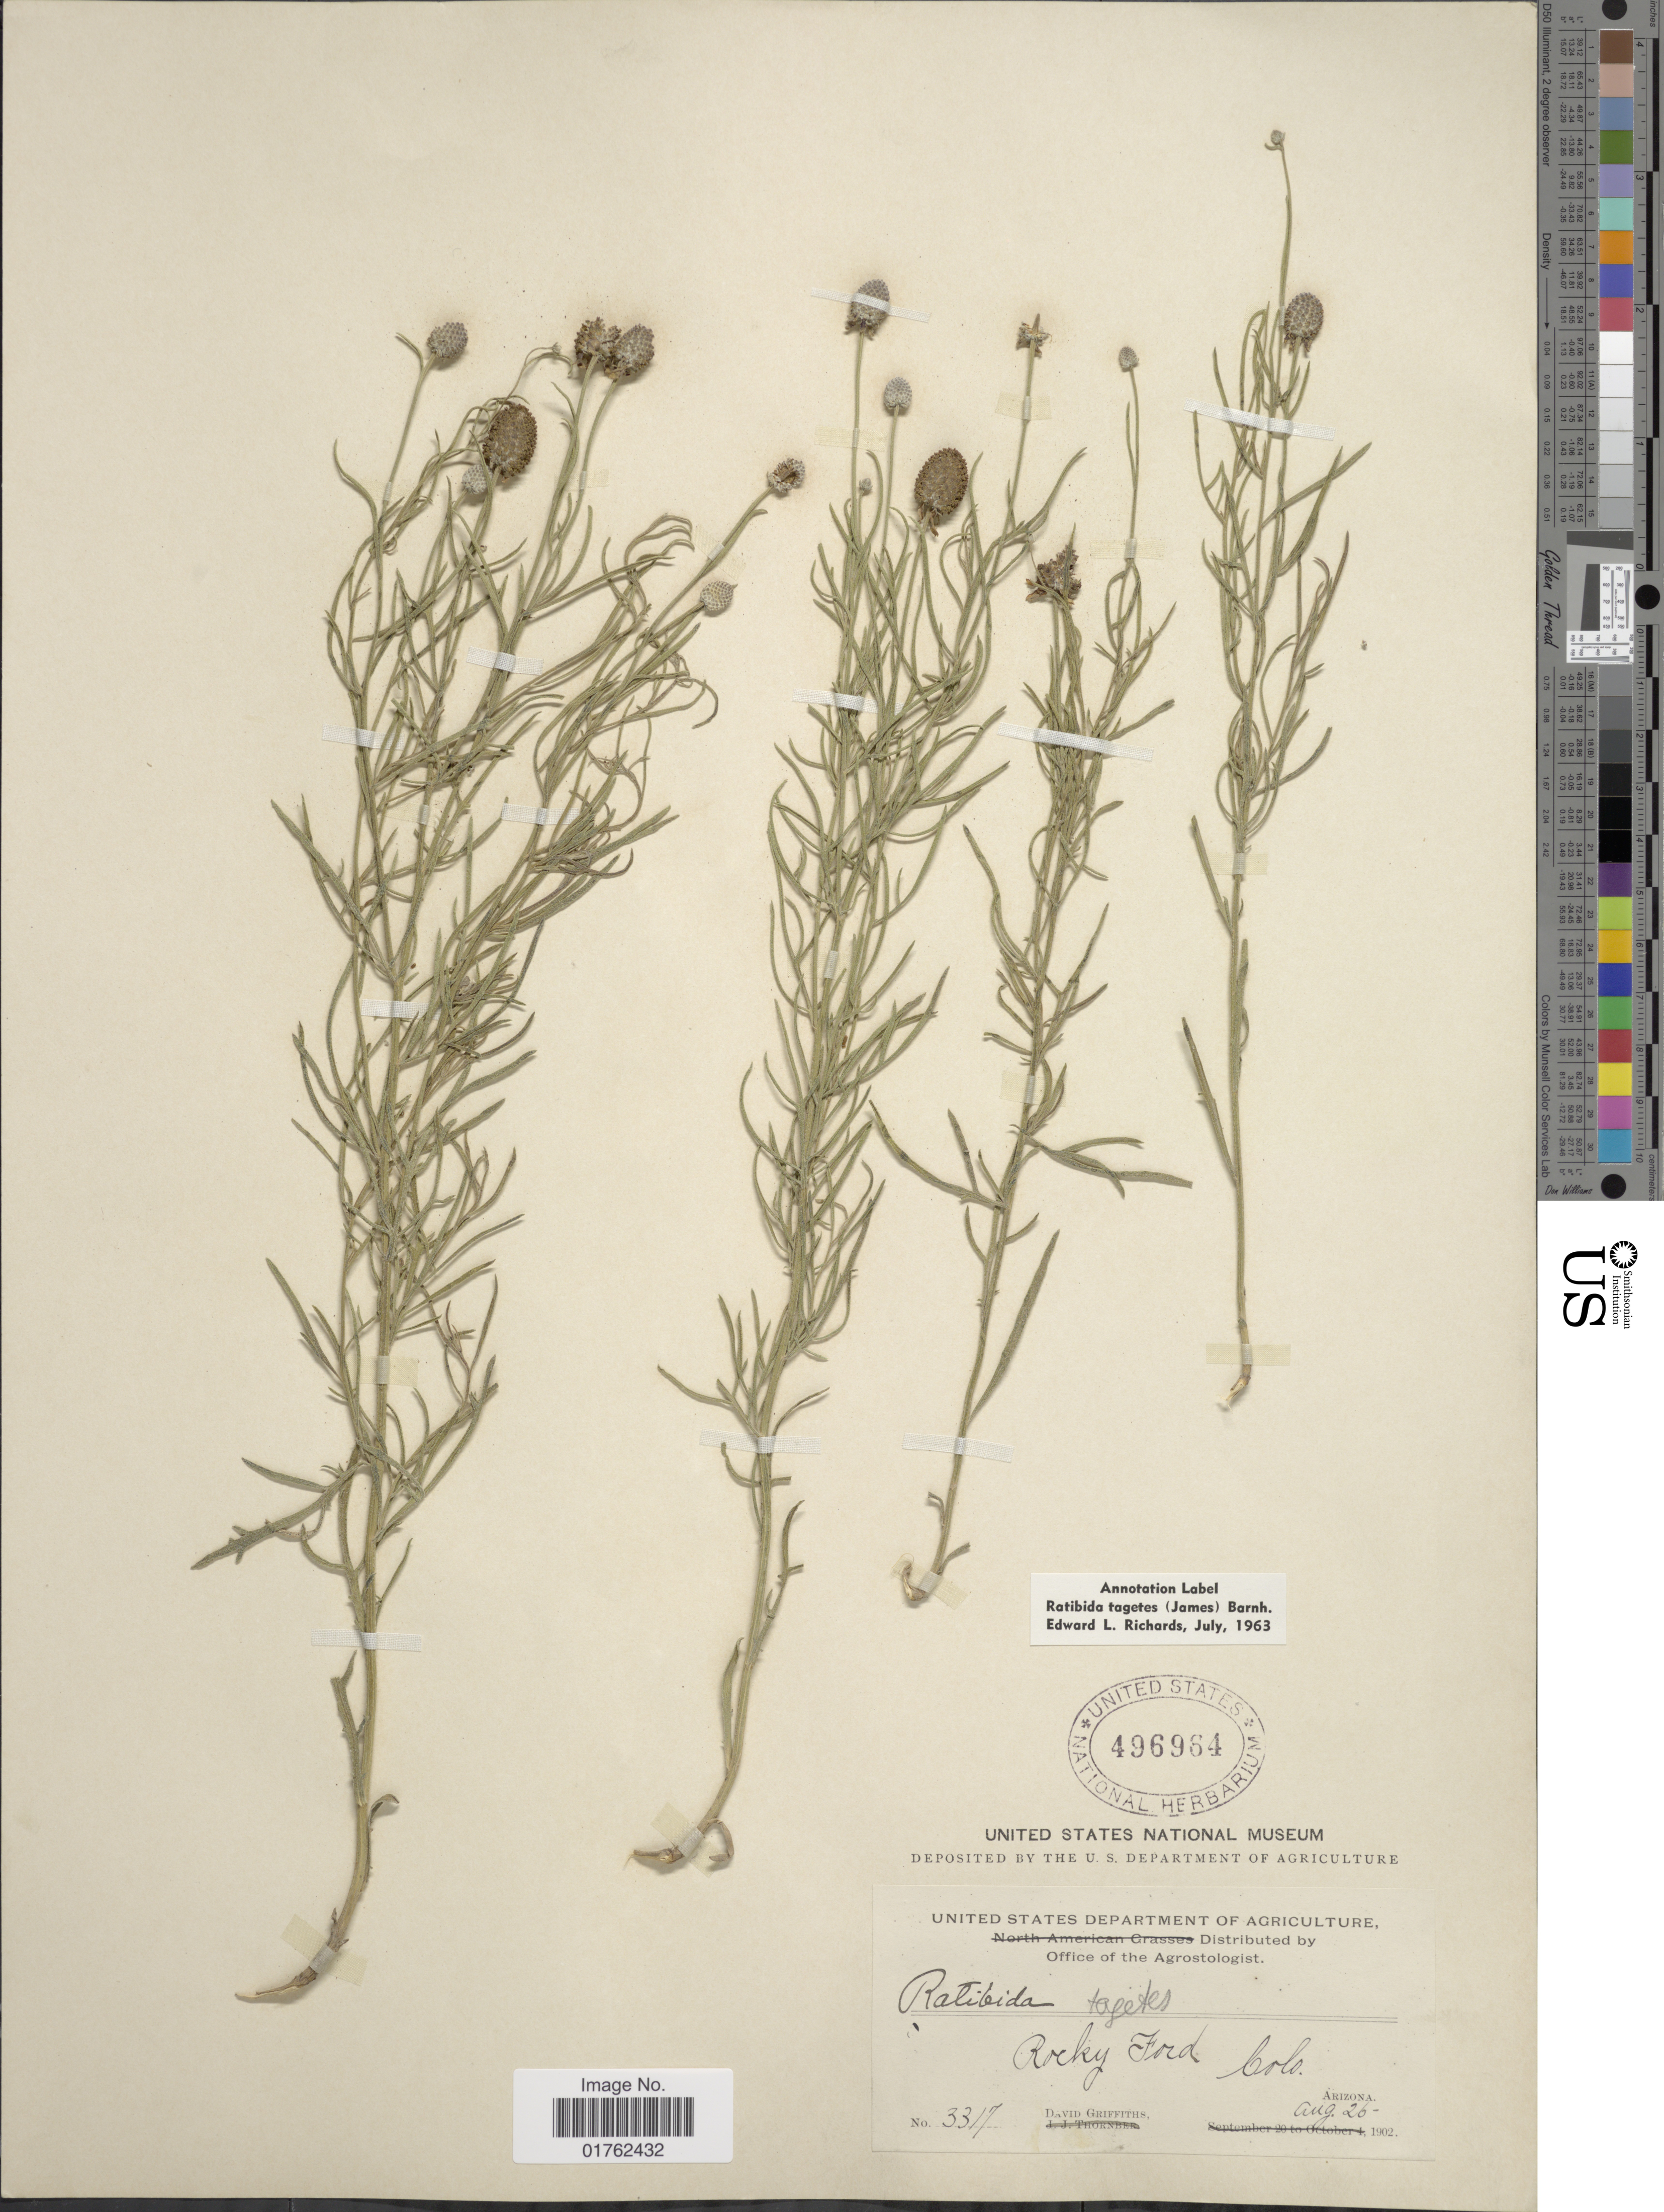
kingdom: Plantae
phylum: Tracheophyta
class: Magnoliopsida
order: Asterales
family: Asteraceae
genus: Ratibida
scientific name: Ratibida tagetes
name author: (James) Barnhart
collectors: D. Griffiths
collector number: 3317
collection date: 1902-08-26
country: United States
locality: Rocky Ford, Colo. Arizona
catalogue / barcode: US 496964